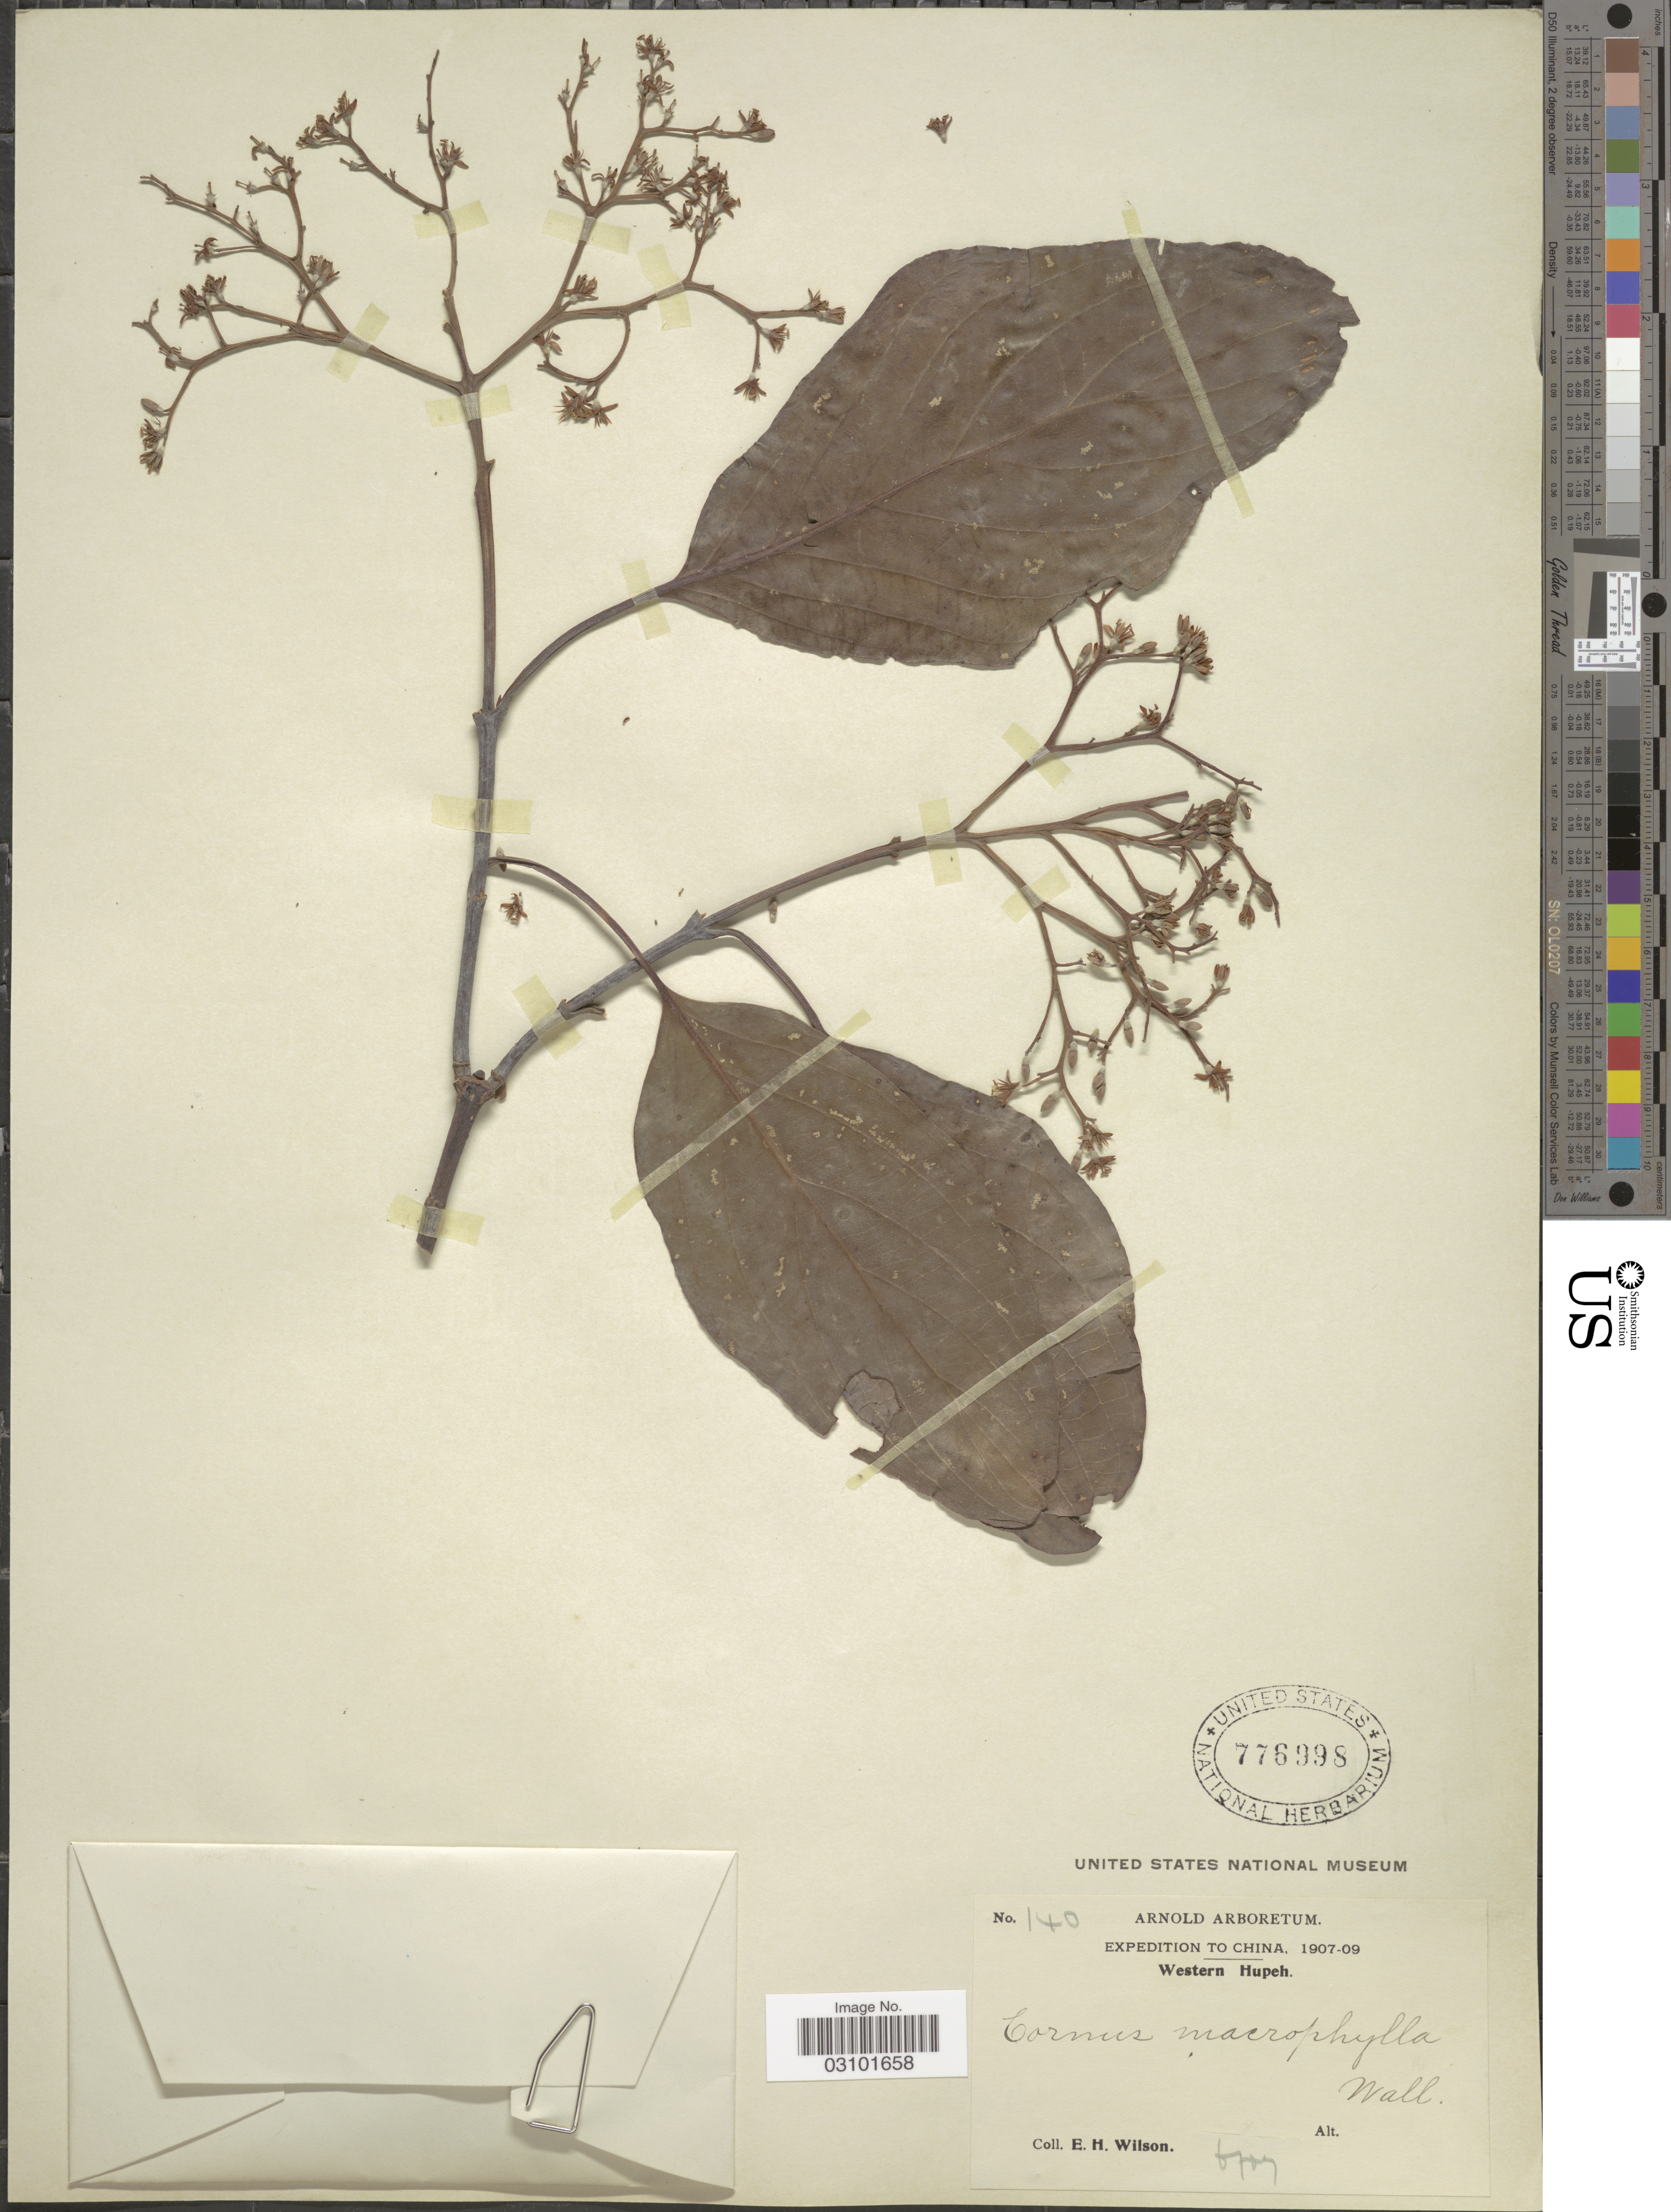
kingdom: Plantae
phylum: Tracheophyta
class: Magnoliopsida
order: Cornales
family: Cornaceae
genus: Cornus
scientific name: Cornus macrophylla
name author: Wall.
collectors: E. Wilson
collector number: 140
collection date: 1907-06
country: China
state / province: Hubei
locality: Western Hupeh.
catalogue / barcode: US 776998